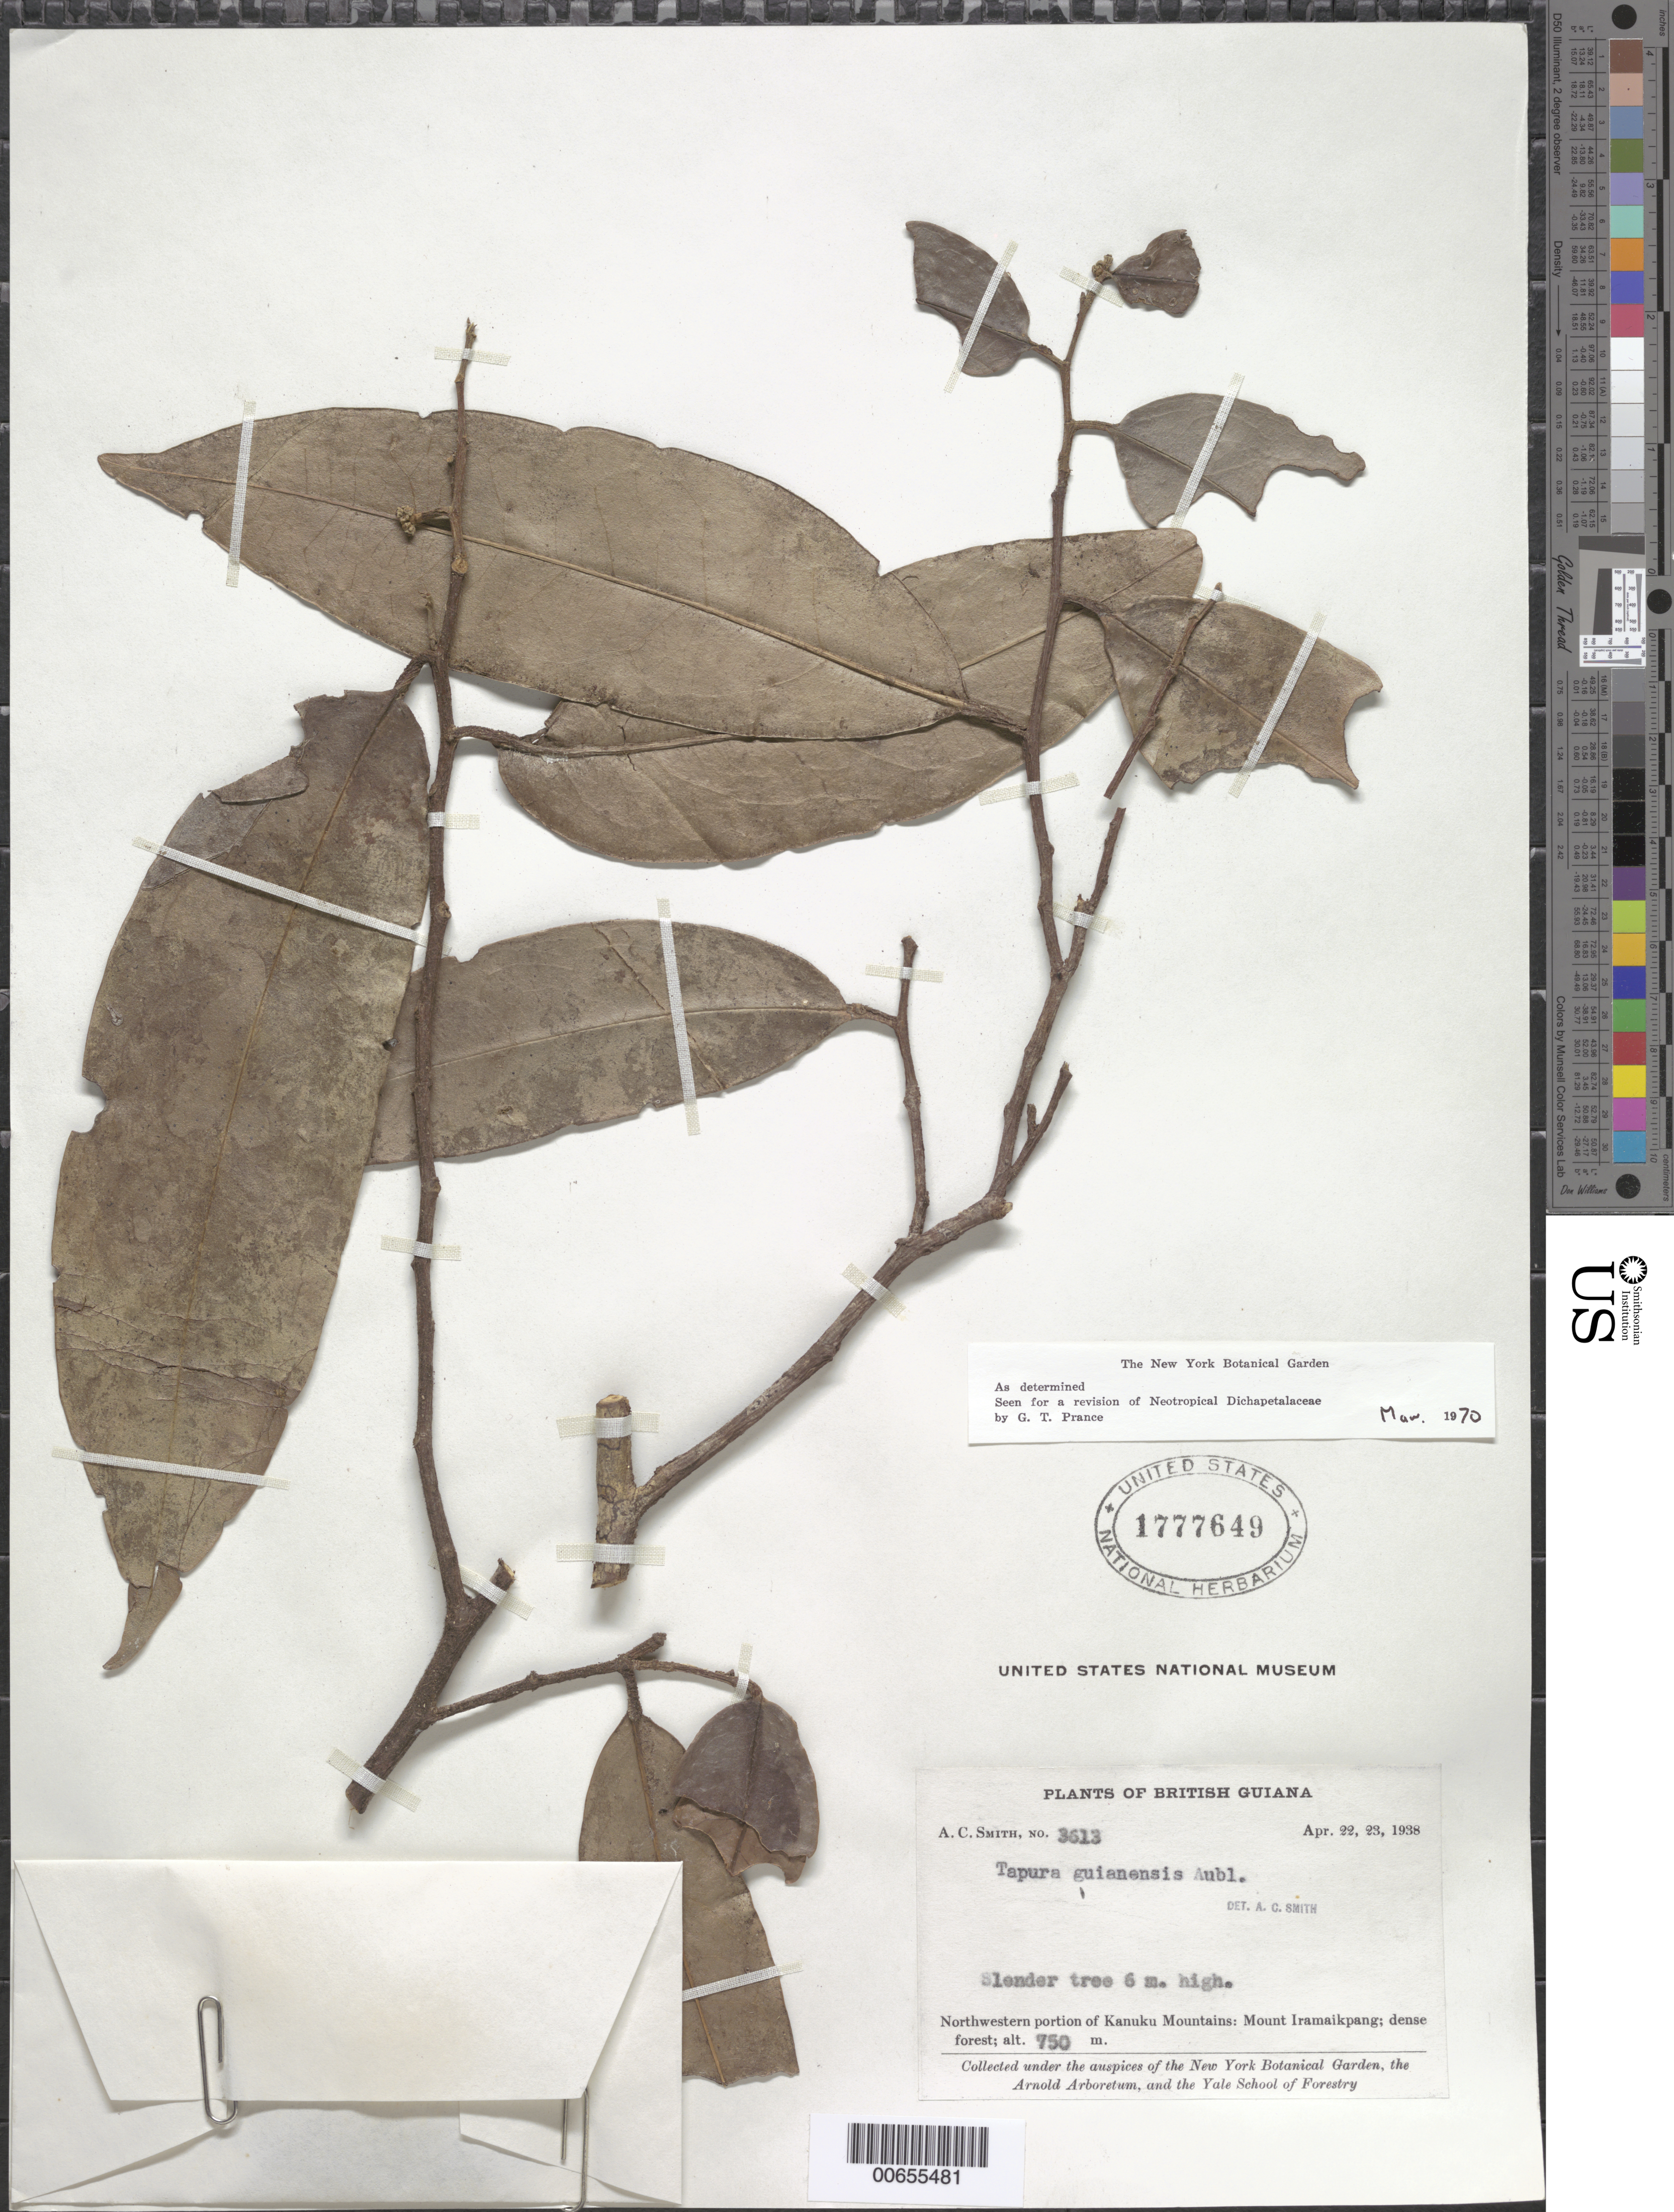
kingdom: Plantae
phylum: Tracheophyta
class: Magnoliopsida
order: Malpighiales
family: Dichapetalaceae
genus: Tapura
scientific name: Tapura guianensis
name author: Aubl.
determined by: Prance, G. T.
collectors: A. C. Smith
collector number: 3613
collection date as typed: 22-Apr-38 to 23-Apr-38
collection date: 1938-04-22/1938-04-23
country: Guyana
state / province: U. Takutu-U. Essequibo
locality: Kanuku Mts., NW portion; Mount Iramaikpang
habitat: Dense forest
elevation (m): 750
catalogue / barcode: US 1777649